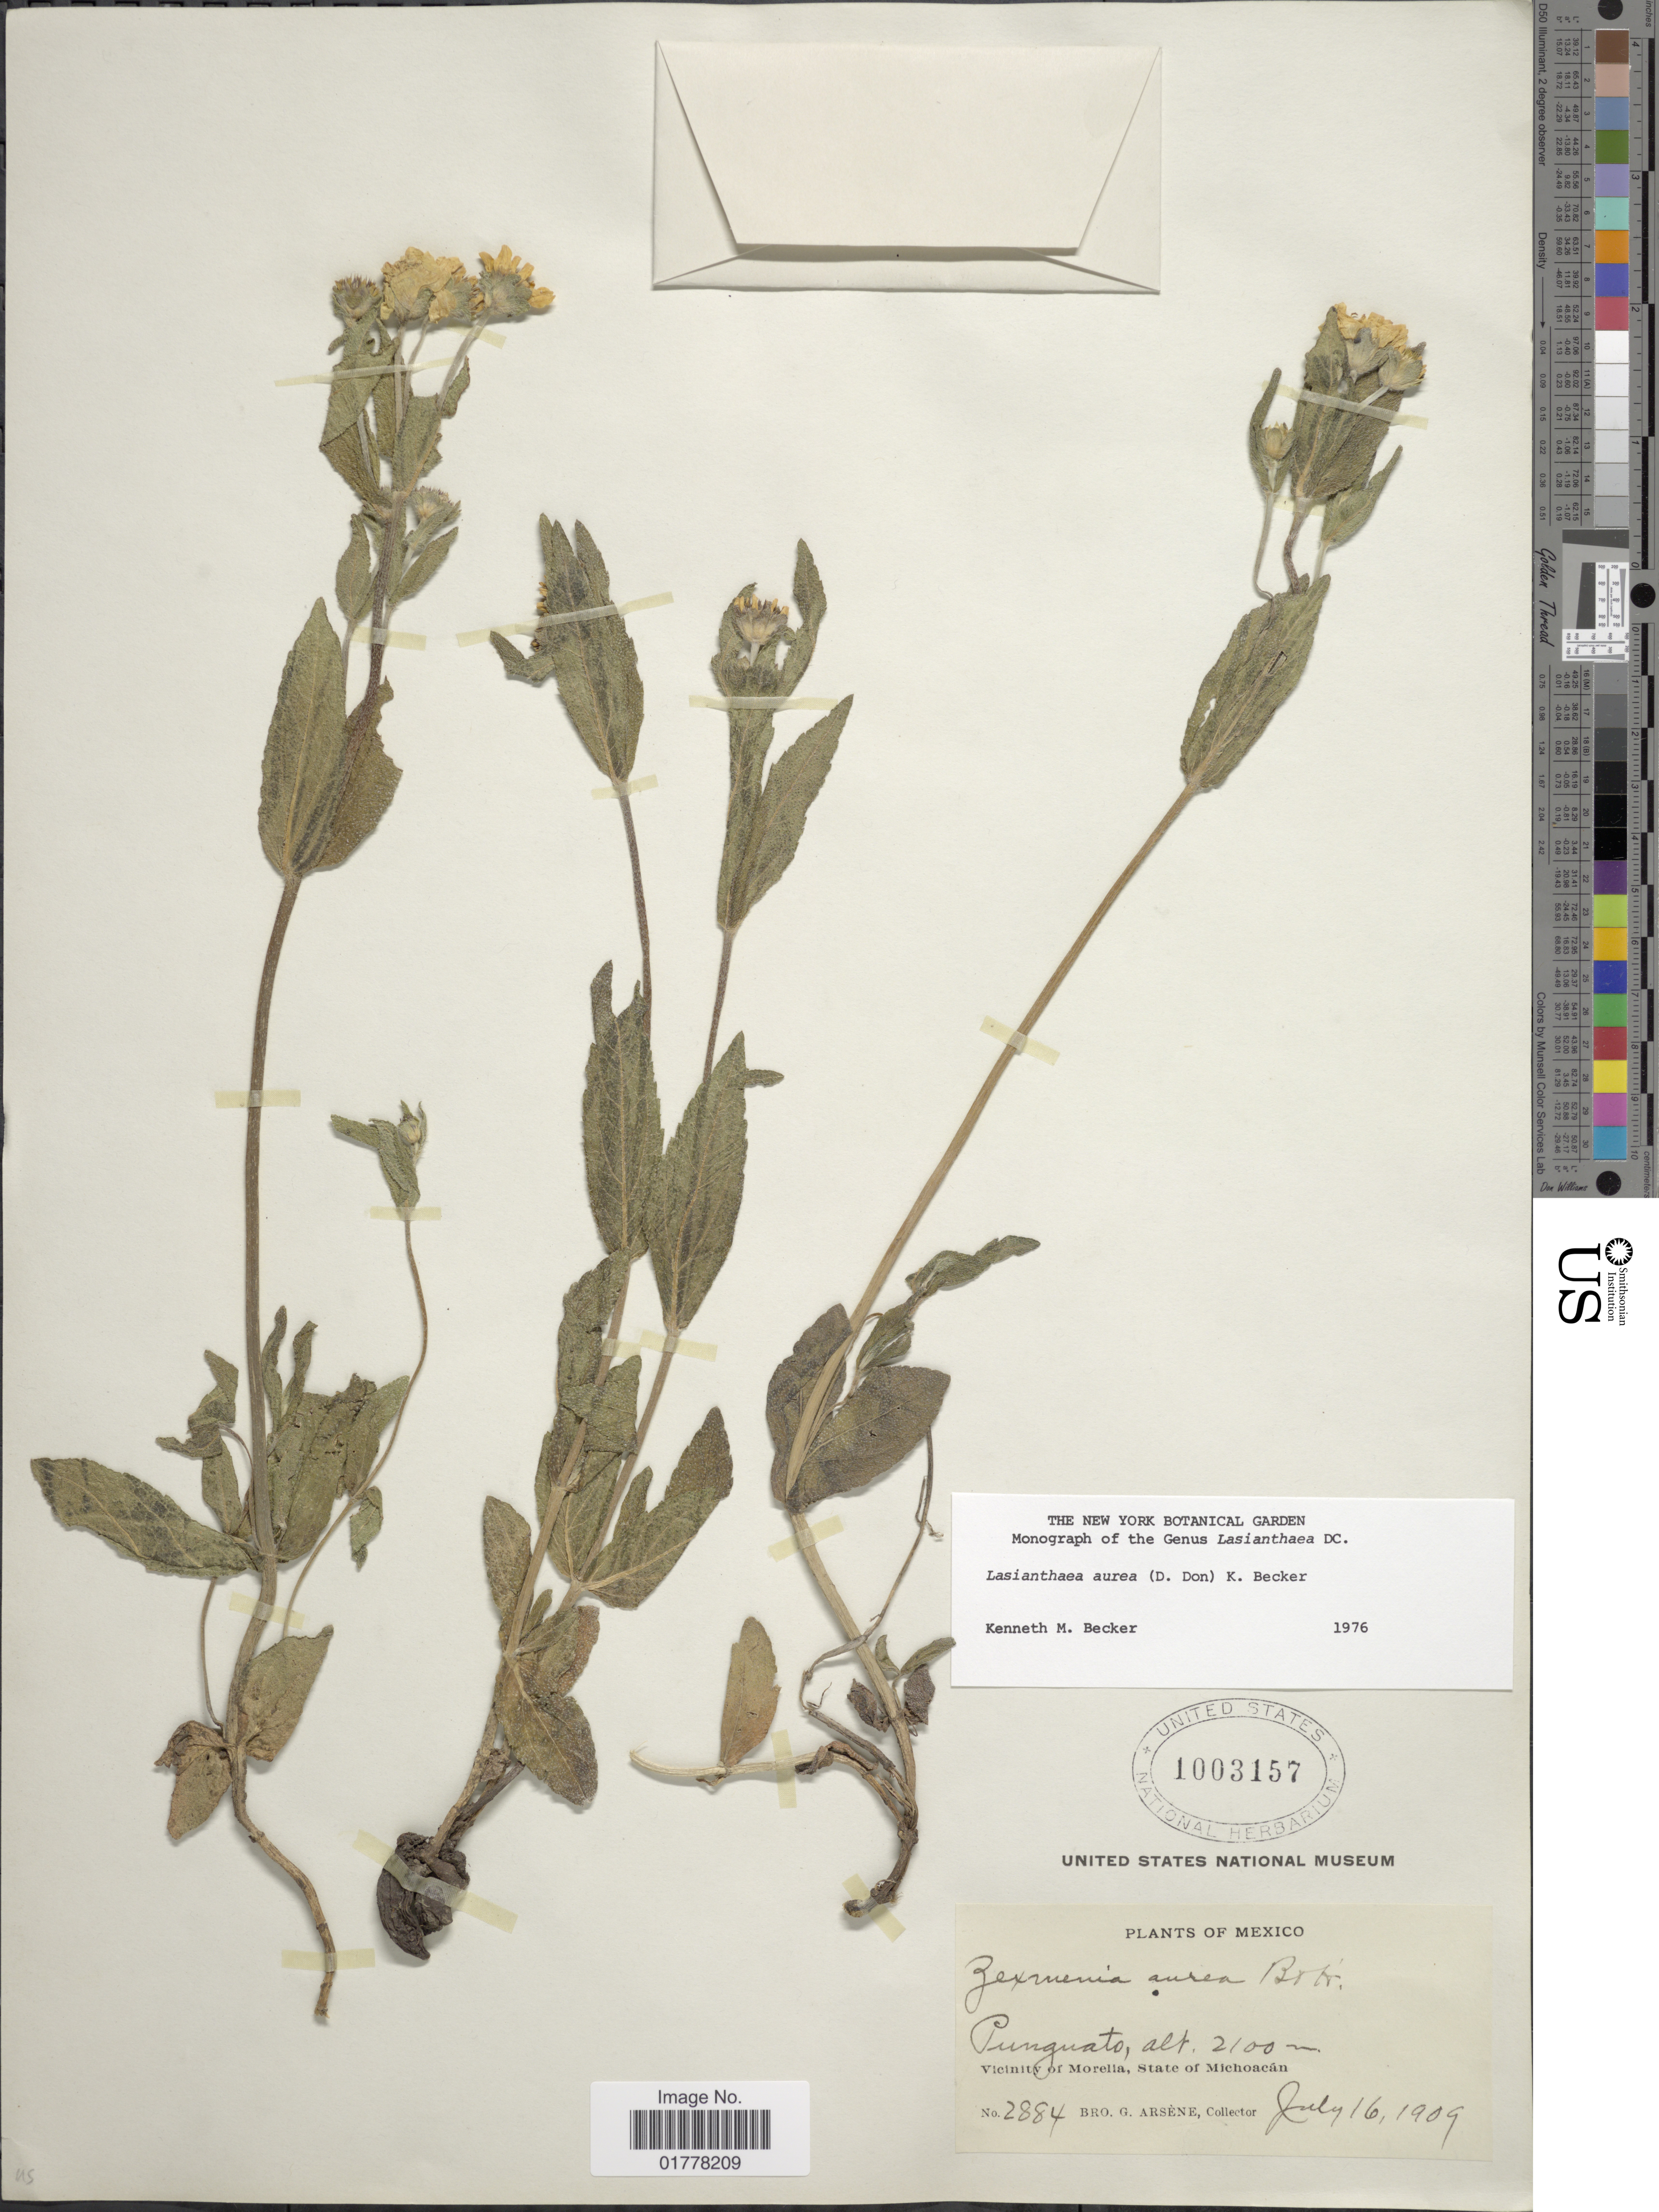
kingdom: Plantae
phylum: Tracheophyta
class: Magnoliopsida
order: Asterales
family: Asteraceae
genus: Lasianthaea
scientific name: Lasianthaea aurea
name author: (D. Don) K.M. Becker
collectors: Bro. G. Arsène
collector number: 2884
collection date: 1909-07-16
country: Mexico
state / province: Michoacán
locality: Punguato. Vicinity of Morelia, State of Michoacán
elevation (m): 2100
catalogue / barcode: US 1003157